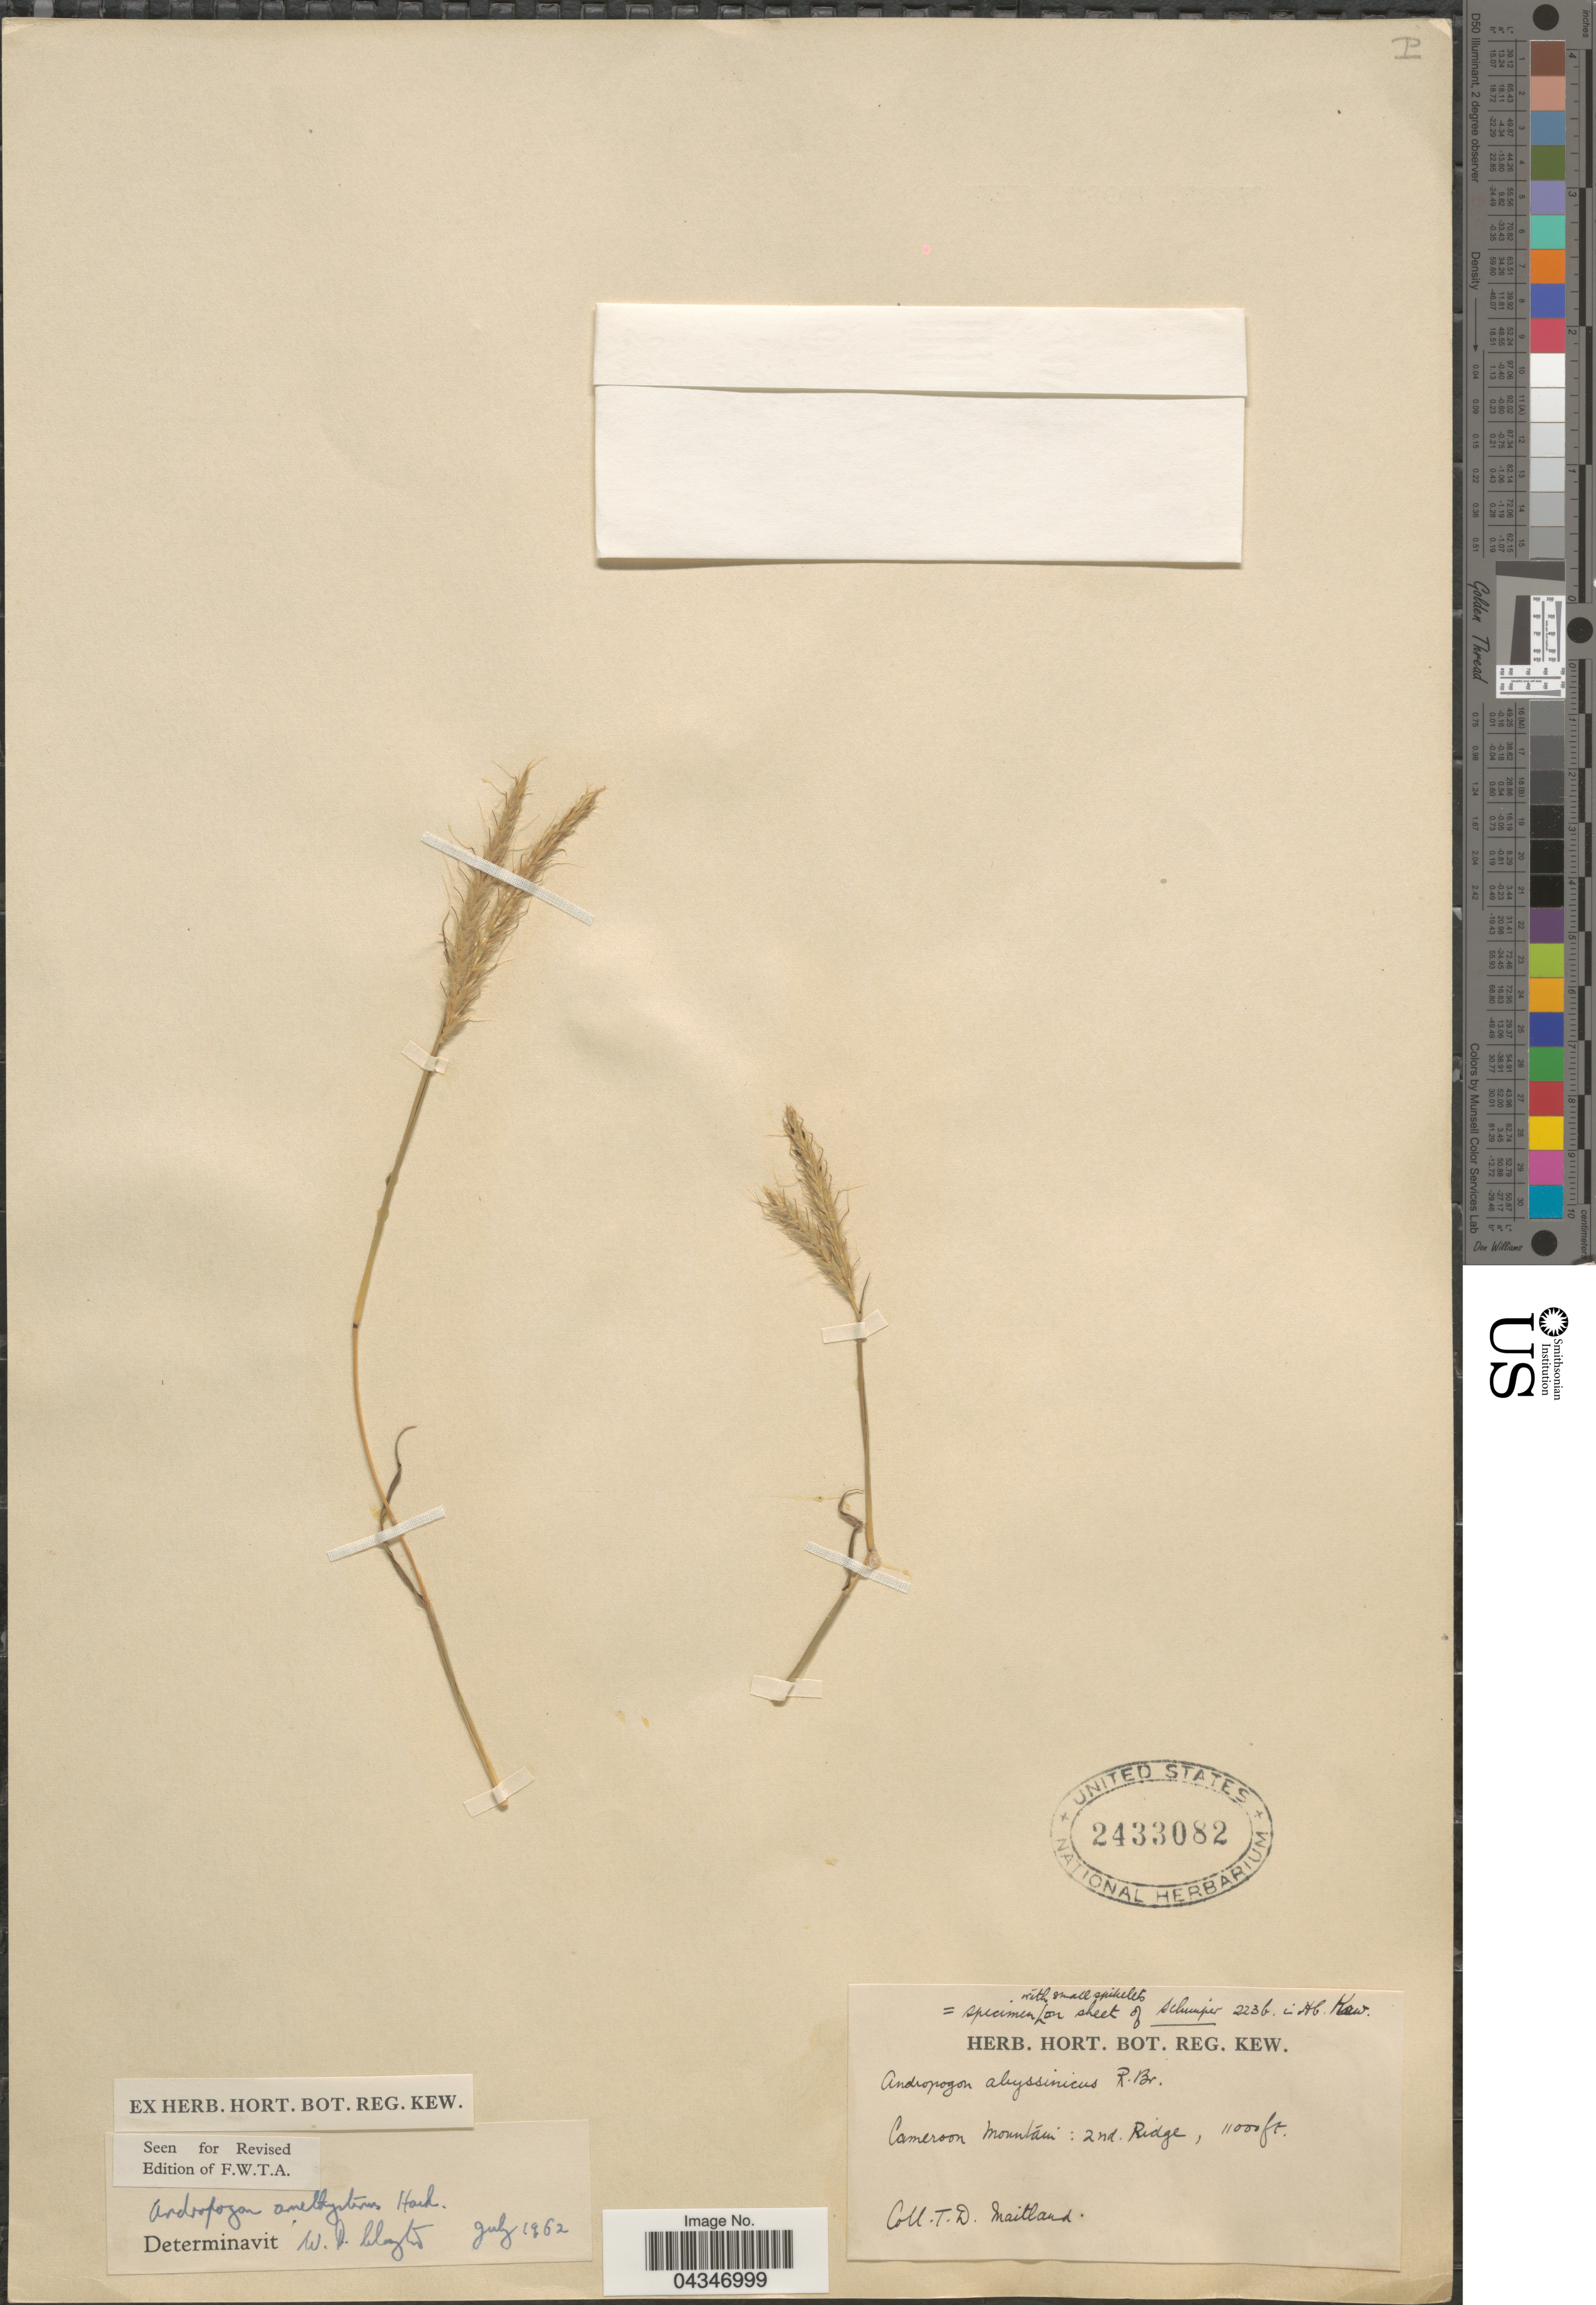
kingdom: Plantae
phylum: Tracheophyta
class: Liliopsida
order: Poales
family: Poaceae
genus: Andropogon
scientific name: Andropogon amethystinus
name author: Steud.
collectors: T. Maitland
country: Cameroon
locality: Cameroon Mountain: 2nd. Ridge.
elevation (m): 3353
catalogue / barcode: US 2433082